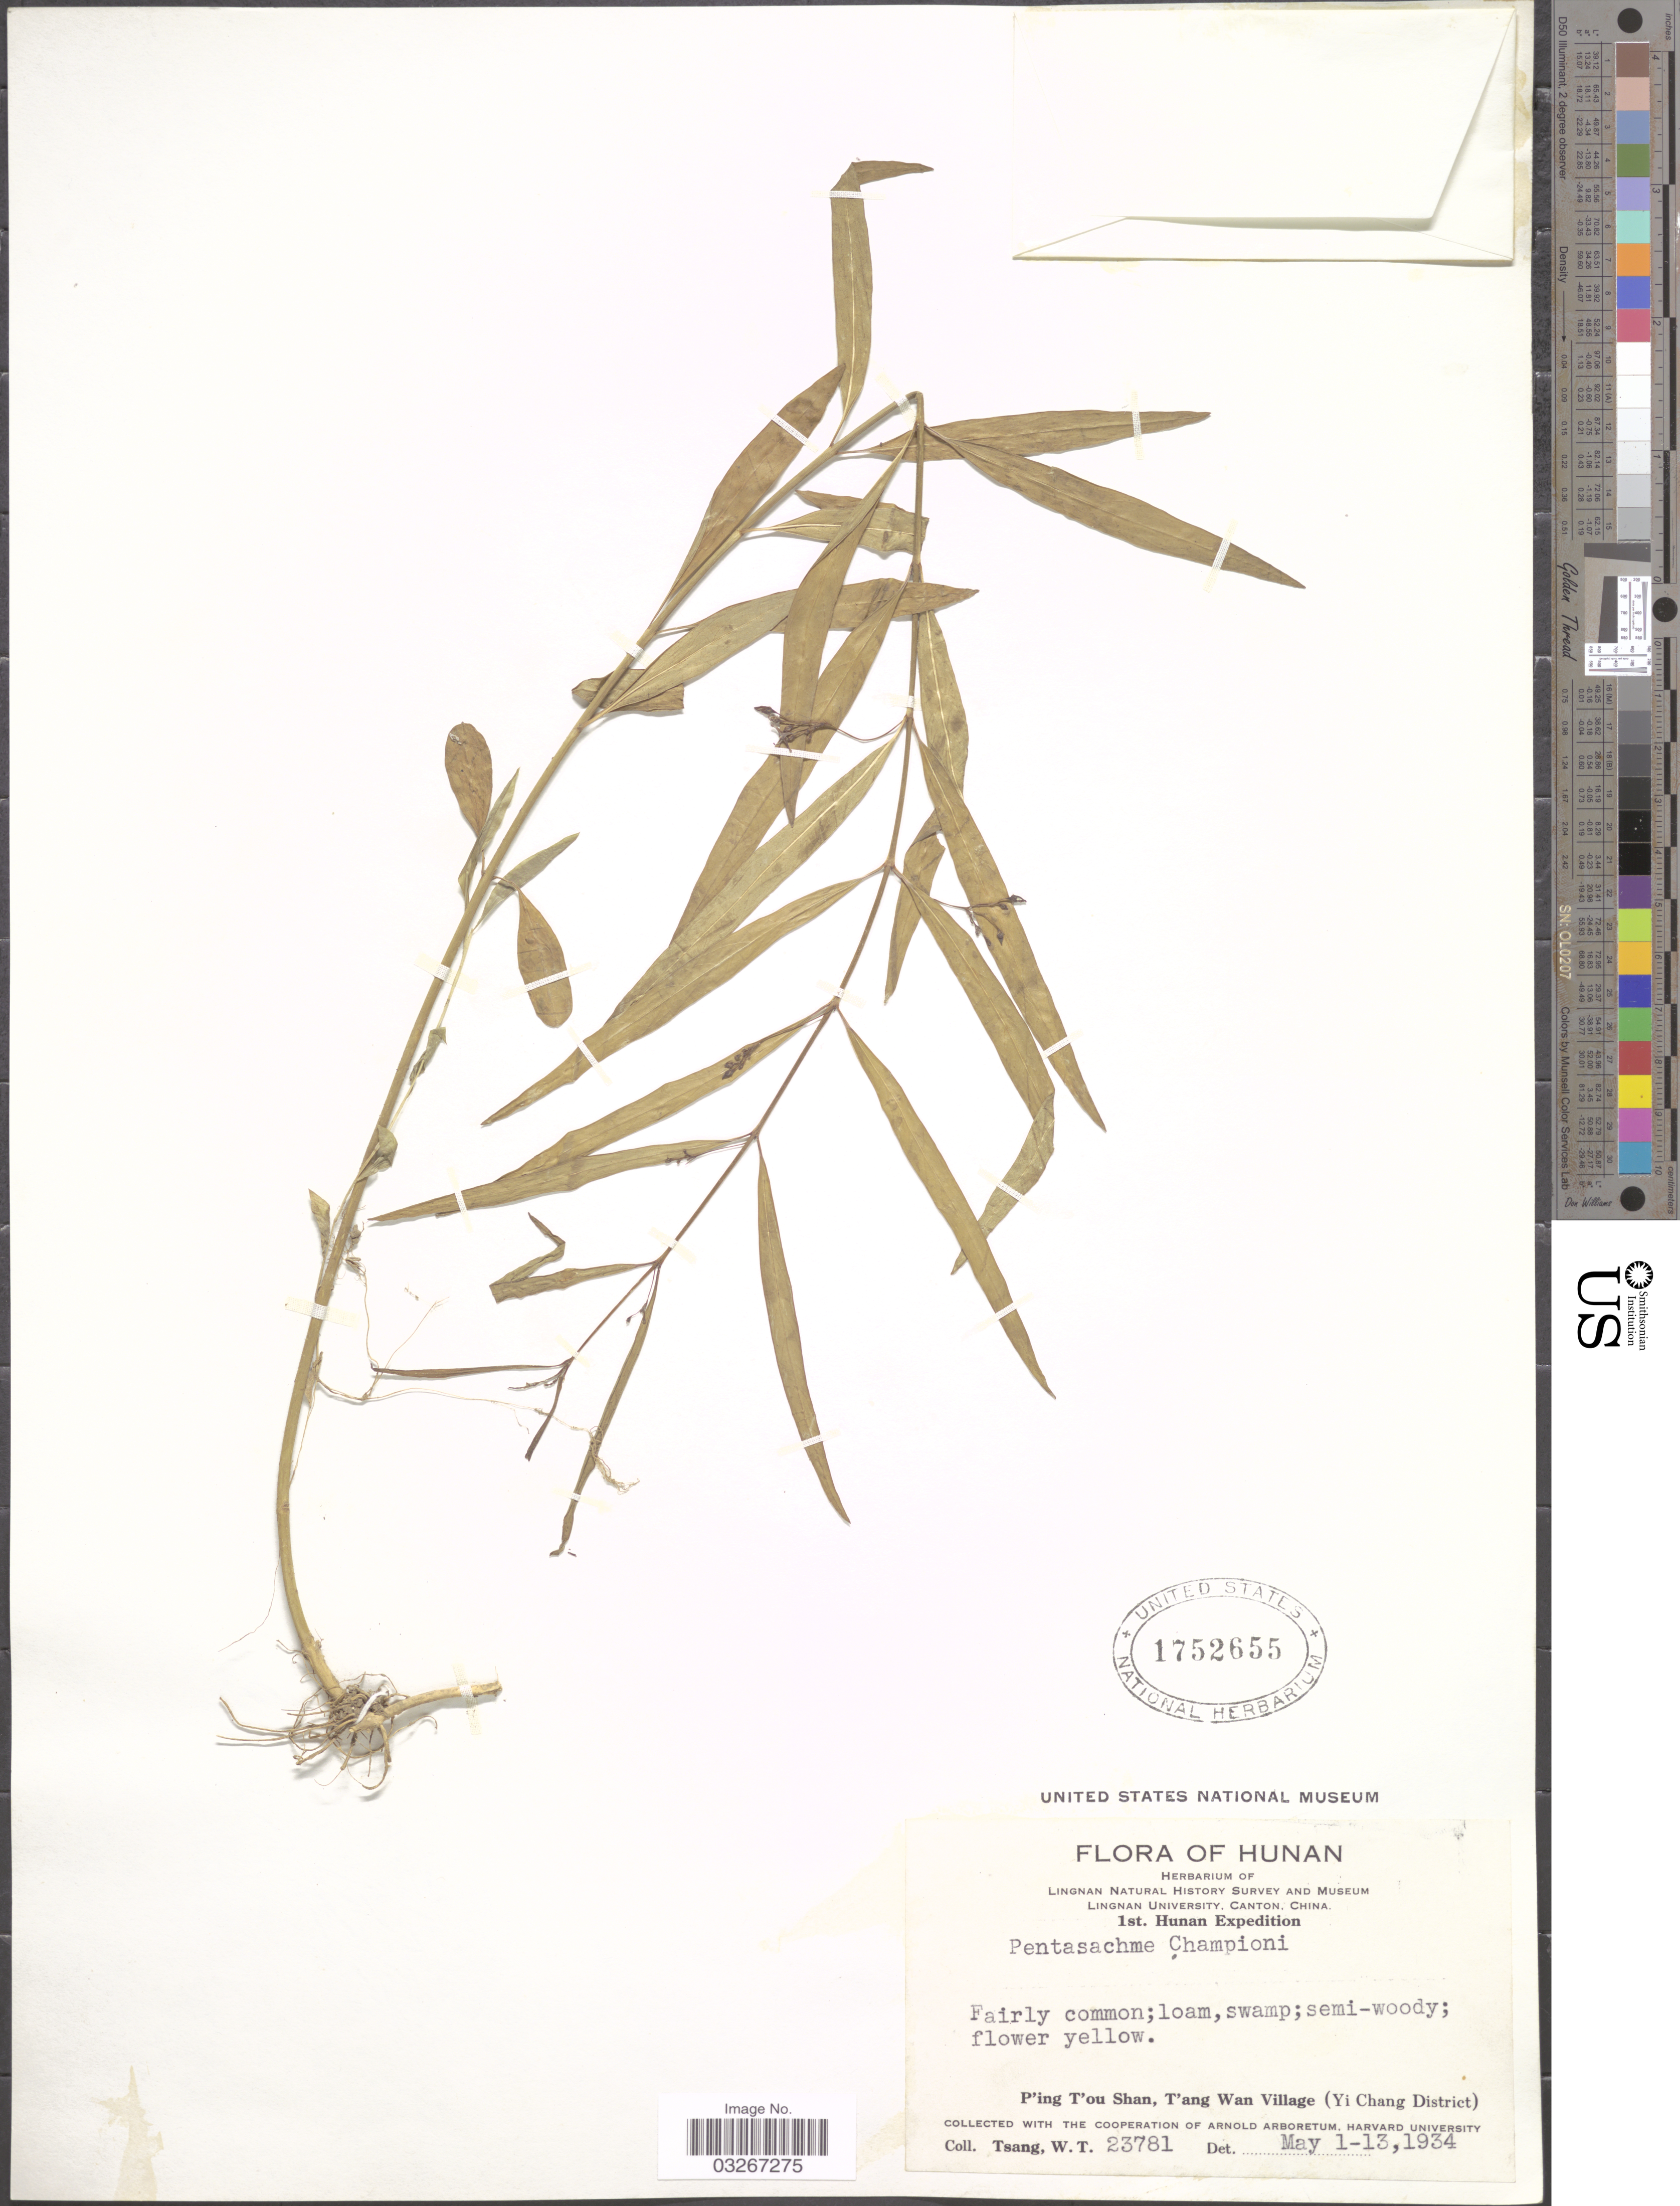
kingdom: Plantae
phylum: Tracheophyta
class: Magnoliopsida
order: Gentianales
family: Apocynaceae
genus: Pentasacme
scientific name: Pentasacme caudatum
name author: Wall. ex Wight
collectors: W. T. Tsang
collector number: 23781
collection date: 1934-05-01/1934-05-13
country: China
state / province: Hunan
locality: P'ing T'ou Shan, T'ang Wan Village (Yi Chang District).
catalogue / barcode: US 1752655